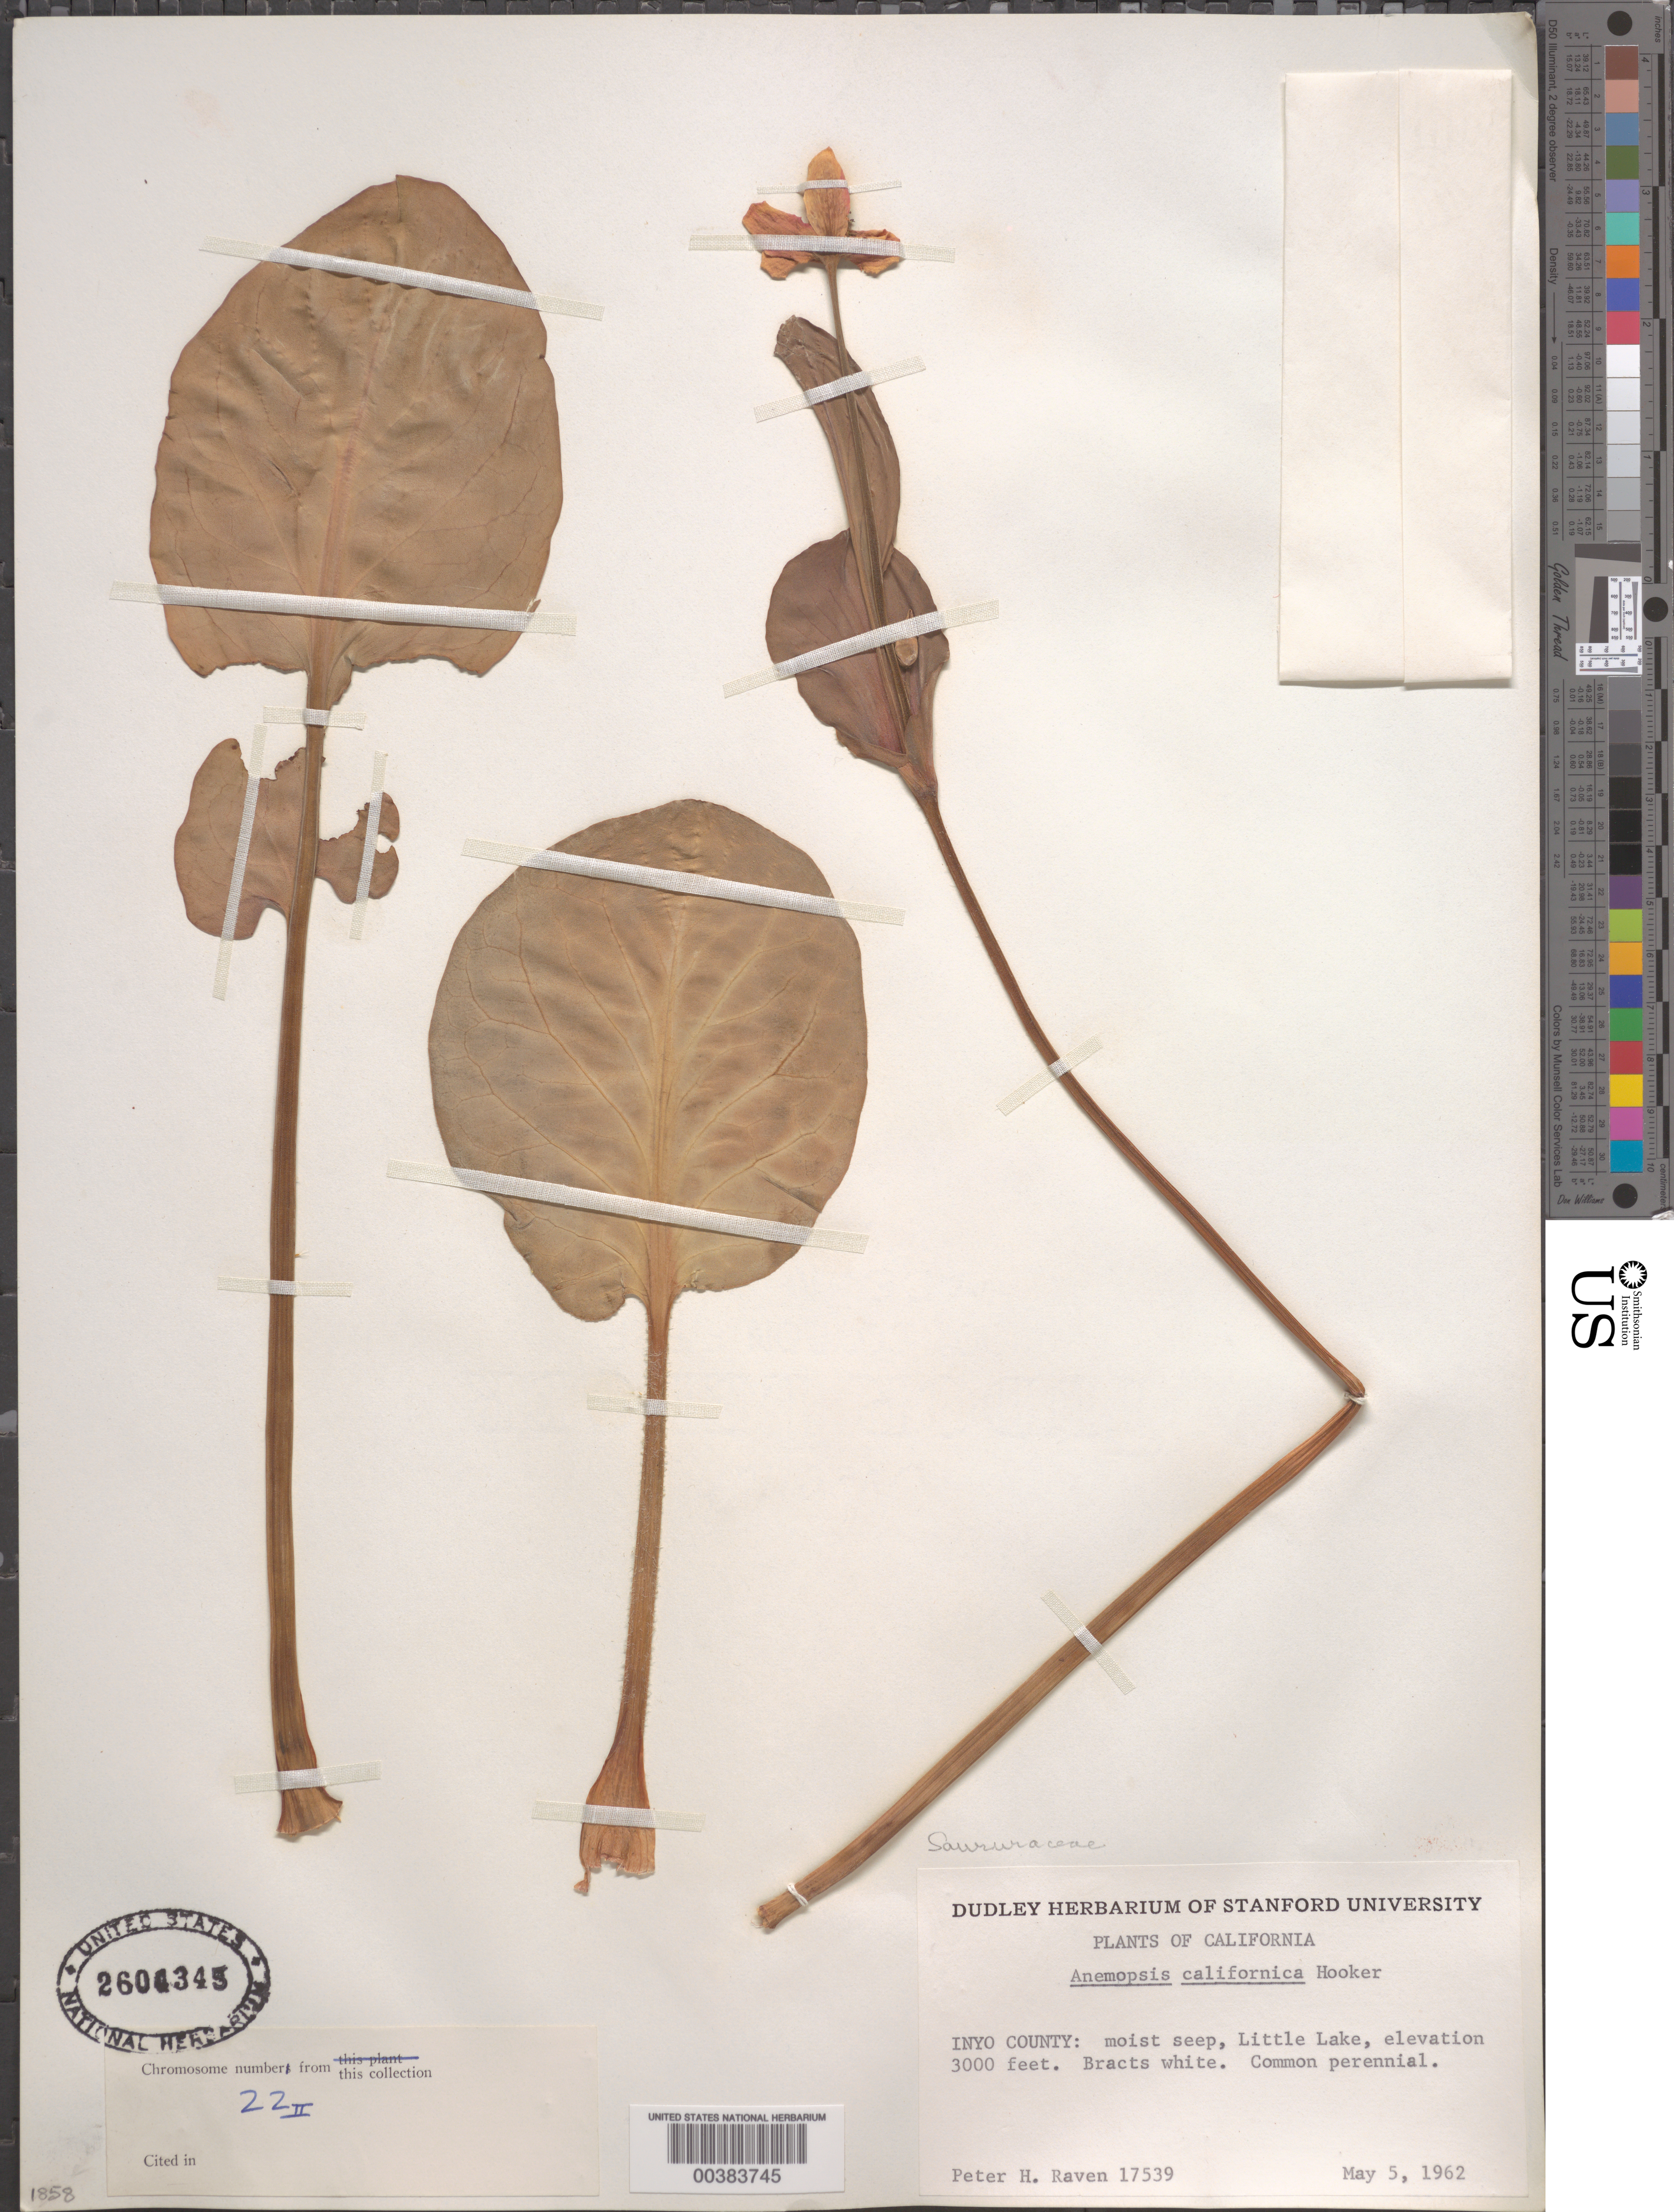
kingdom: Plantae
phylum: Tracheophyta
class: Magnoliopsida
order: Piperales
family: Saururaceae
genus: Anemopsis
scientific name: Anemopsis californica var. typica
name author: Kelso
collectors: P. H. Raven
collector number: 17539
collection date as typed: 05 May 1962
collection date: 1962-05-05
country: United States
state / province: California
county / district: Inyo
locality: Little lake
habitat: Moist seep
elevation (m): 914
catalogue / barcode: US 2604345